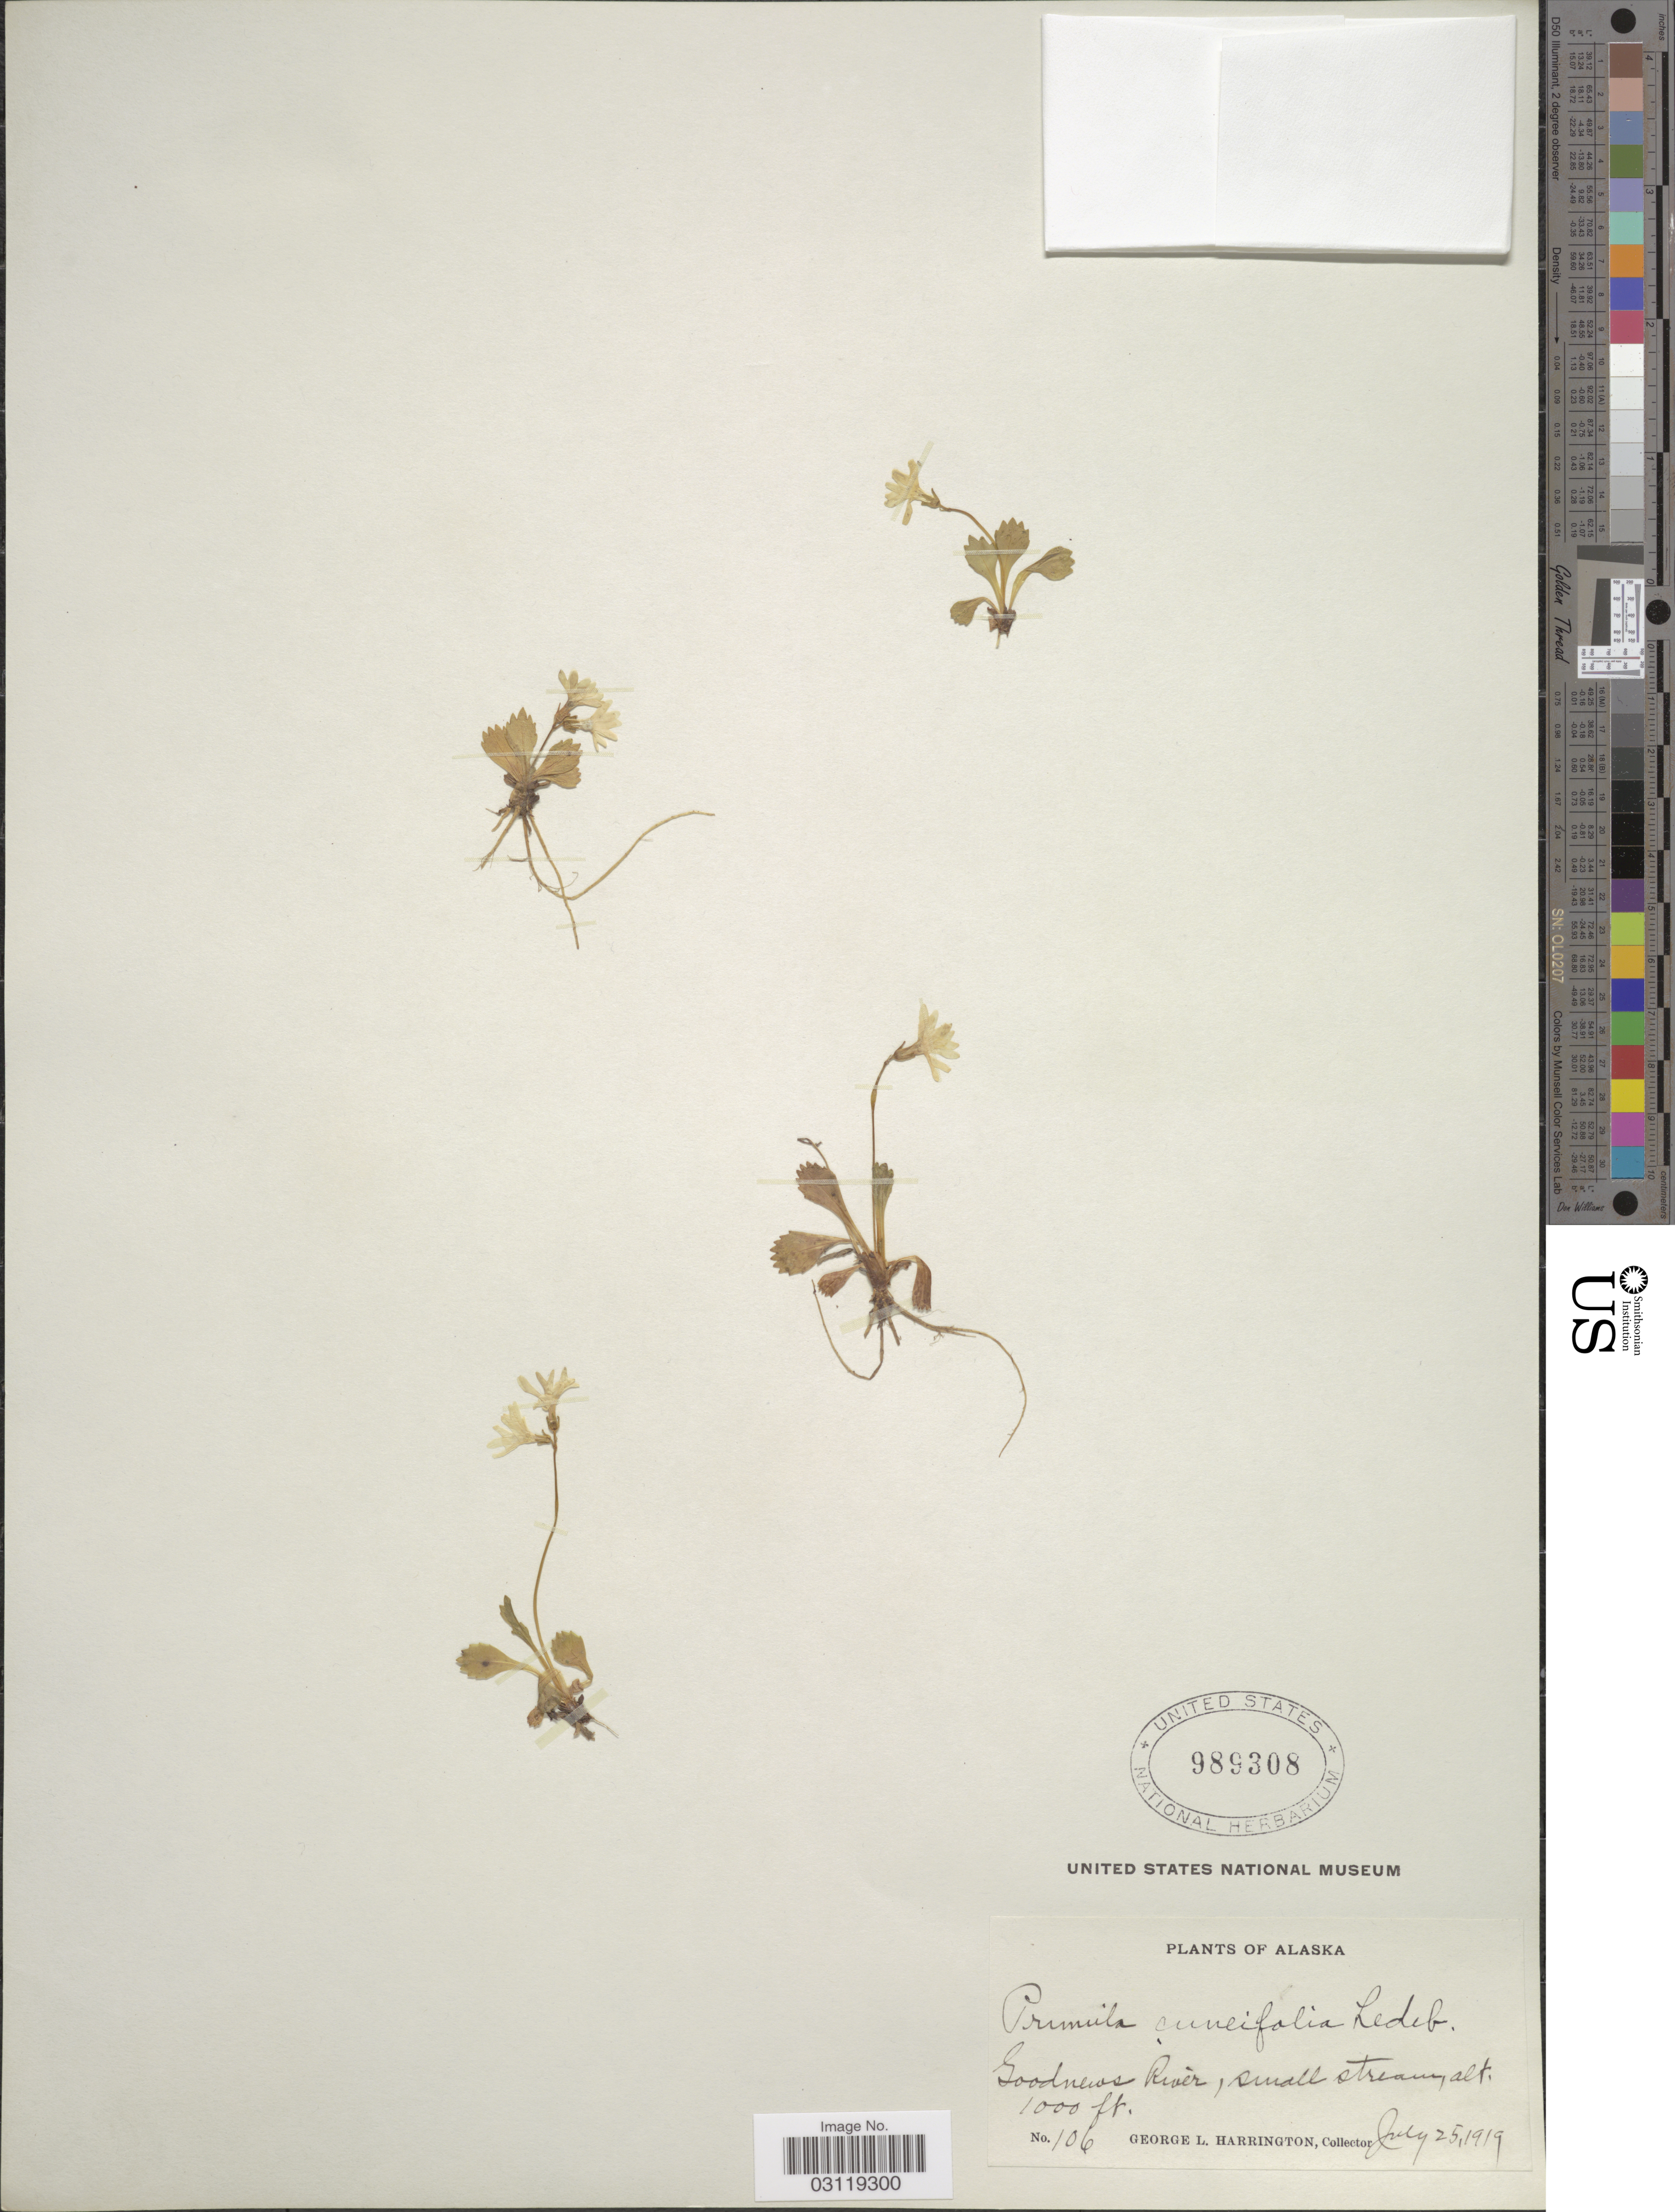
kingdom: Plantae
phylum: Tracheophyta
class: Magnoliopsida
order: Ericales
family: Primulaceae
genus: Primula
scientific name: Primula cuneifolia subsp. cuneifolia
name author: Ledeb.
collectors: G. Harrington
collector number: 106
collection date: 1919-07-25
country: United States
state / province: Alaska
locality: Goodnews River.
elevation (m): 305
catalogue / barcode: US 989308